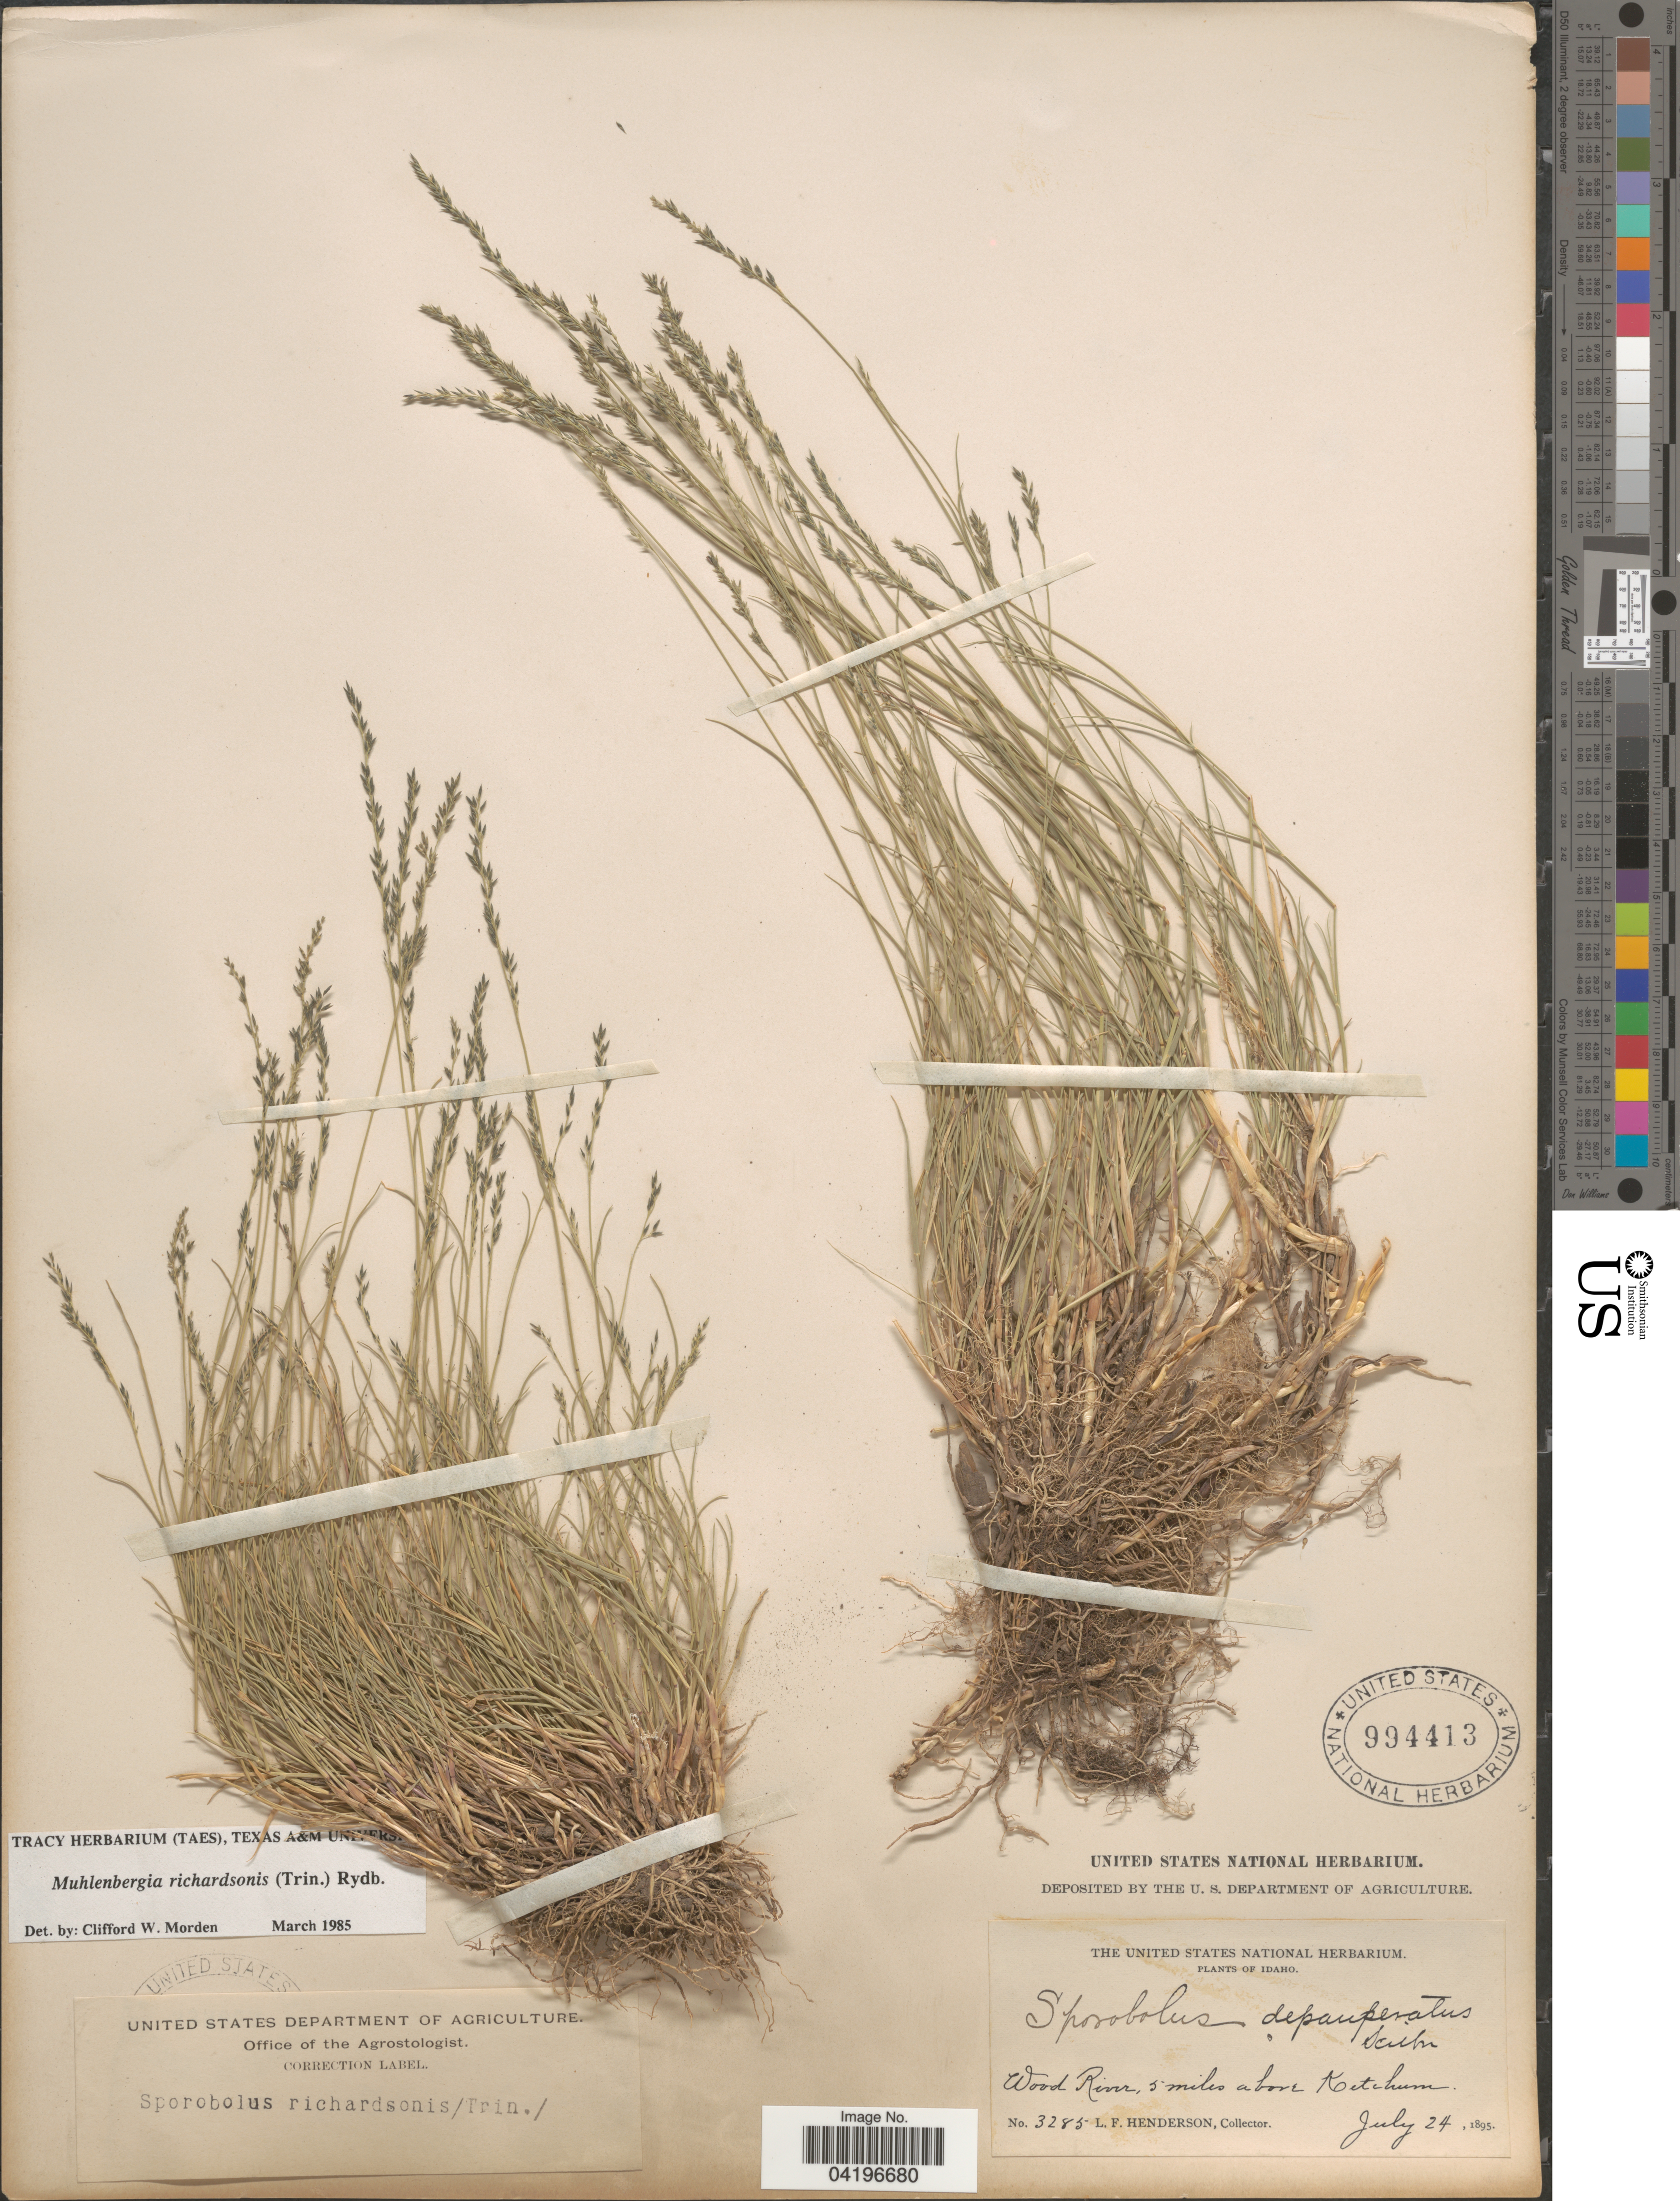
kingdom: Plantae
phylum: Tracheophyta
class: Liliopsida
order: Poales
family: Poaceae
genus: Muhlenbergia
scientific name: Muhlenbergia richardsonis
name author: (Trin.) Rydb.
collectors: L. Henderson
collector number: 3285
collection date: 1895-07-24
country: United States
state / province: Idaho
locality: Wood River, 5 miles above Ketchum.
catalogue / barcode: US 994413